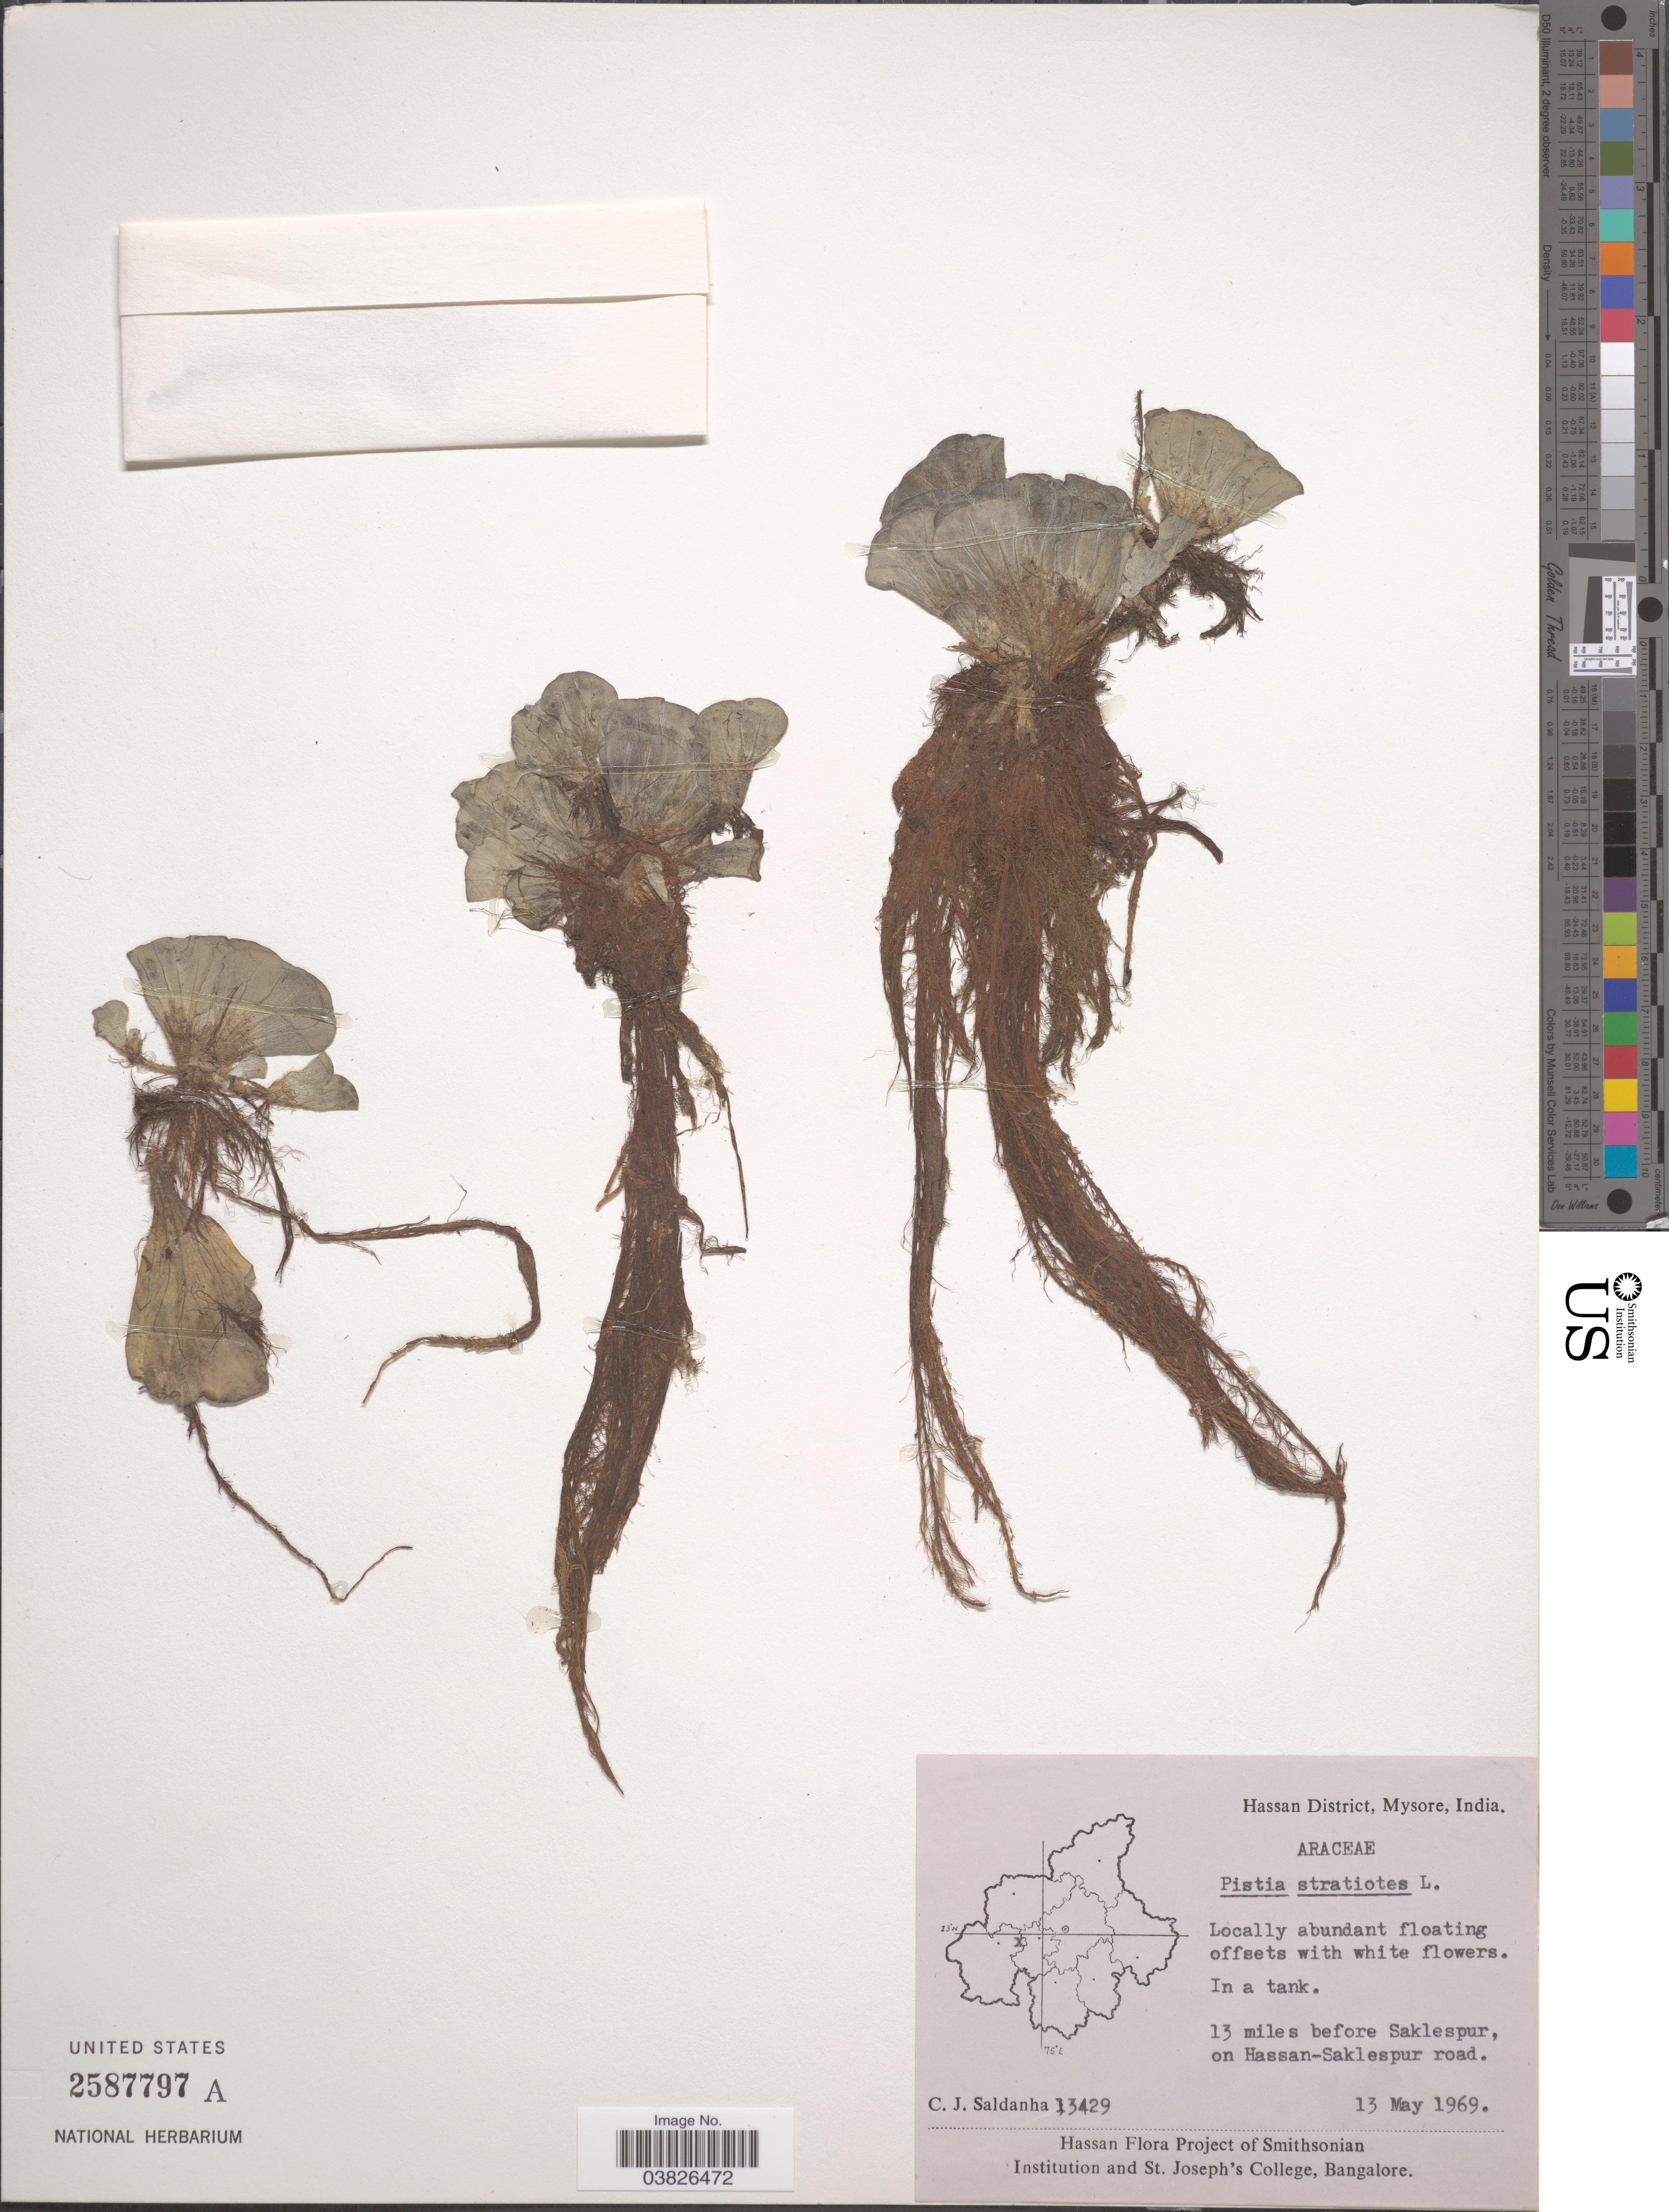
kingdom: Plantae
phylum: Tracheophyta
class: Liliopsida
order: Alismatales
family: Araceae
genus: Pistia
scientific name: Pistia stratiotes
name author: L.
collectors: C. J. Saldanha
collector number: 13429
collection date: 1969-05-13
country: India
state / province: Karnataka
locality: Hassan District, Mysore. 13 miles before Saklespur, on Hassan-Saklespur road.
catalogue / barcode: US 2587797A